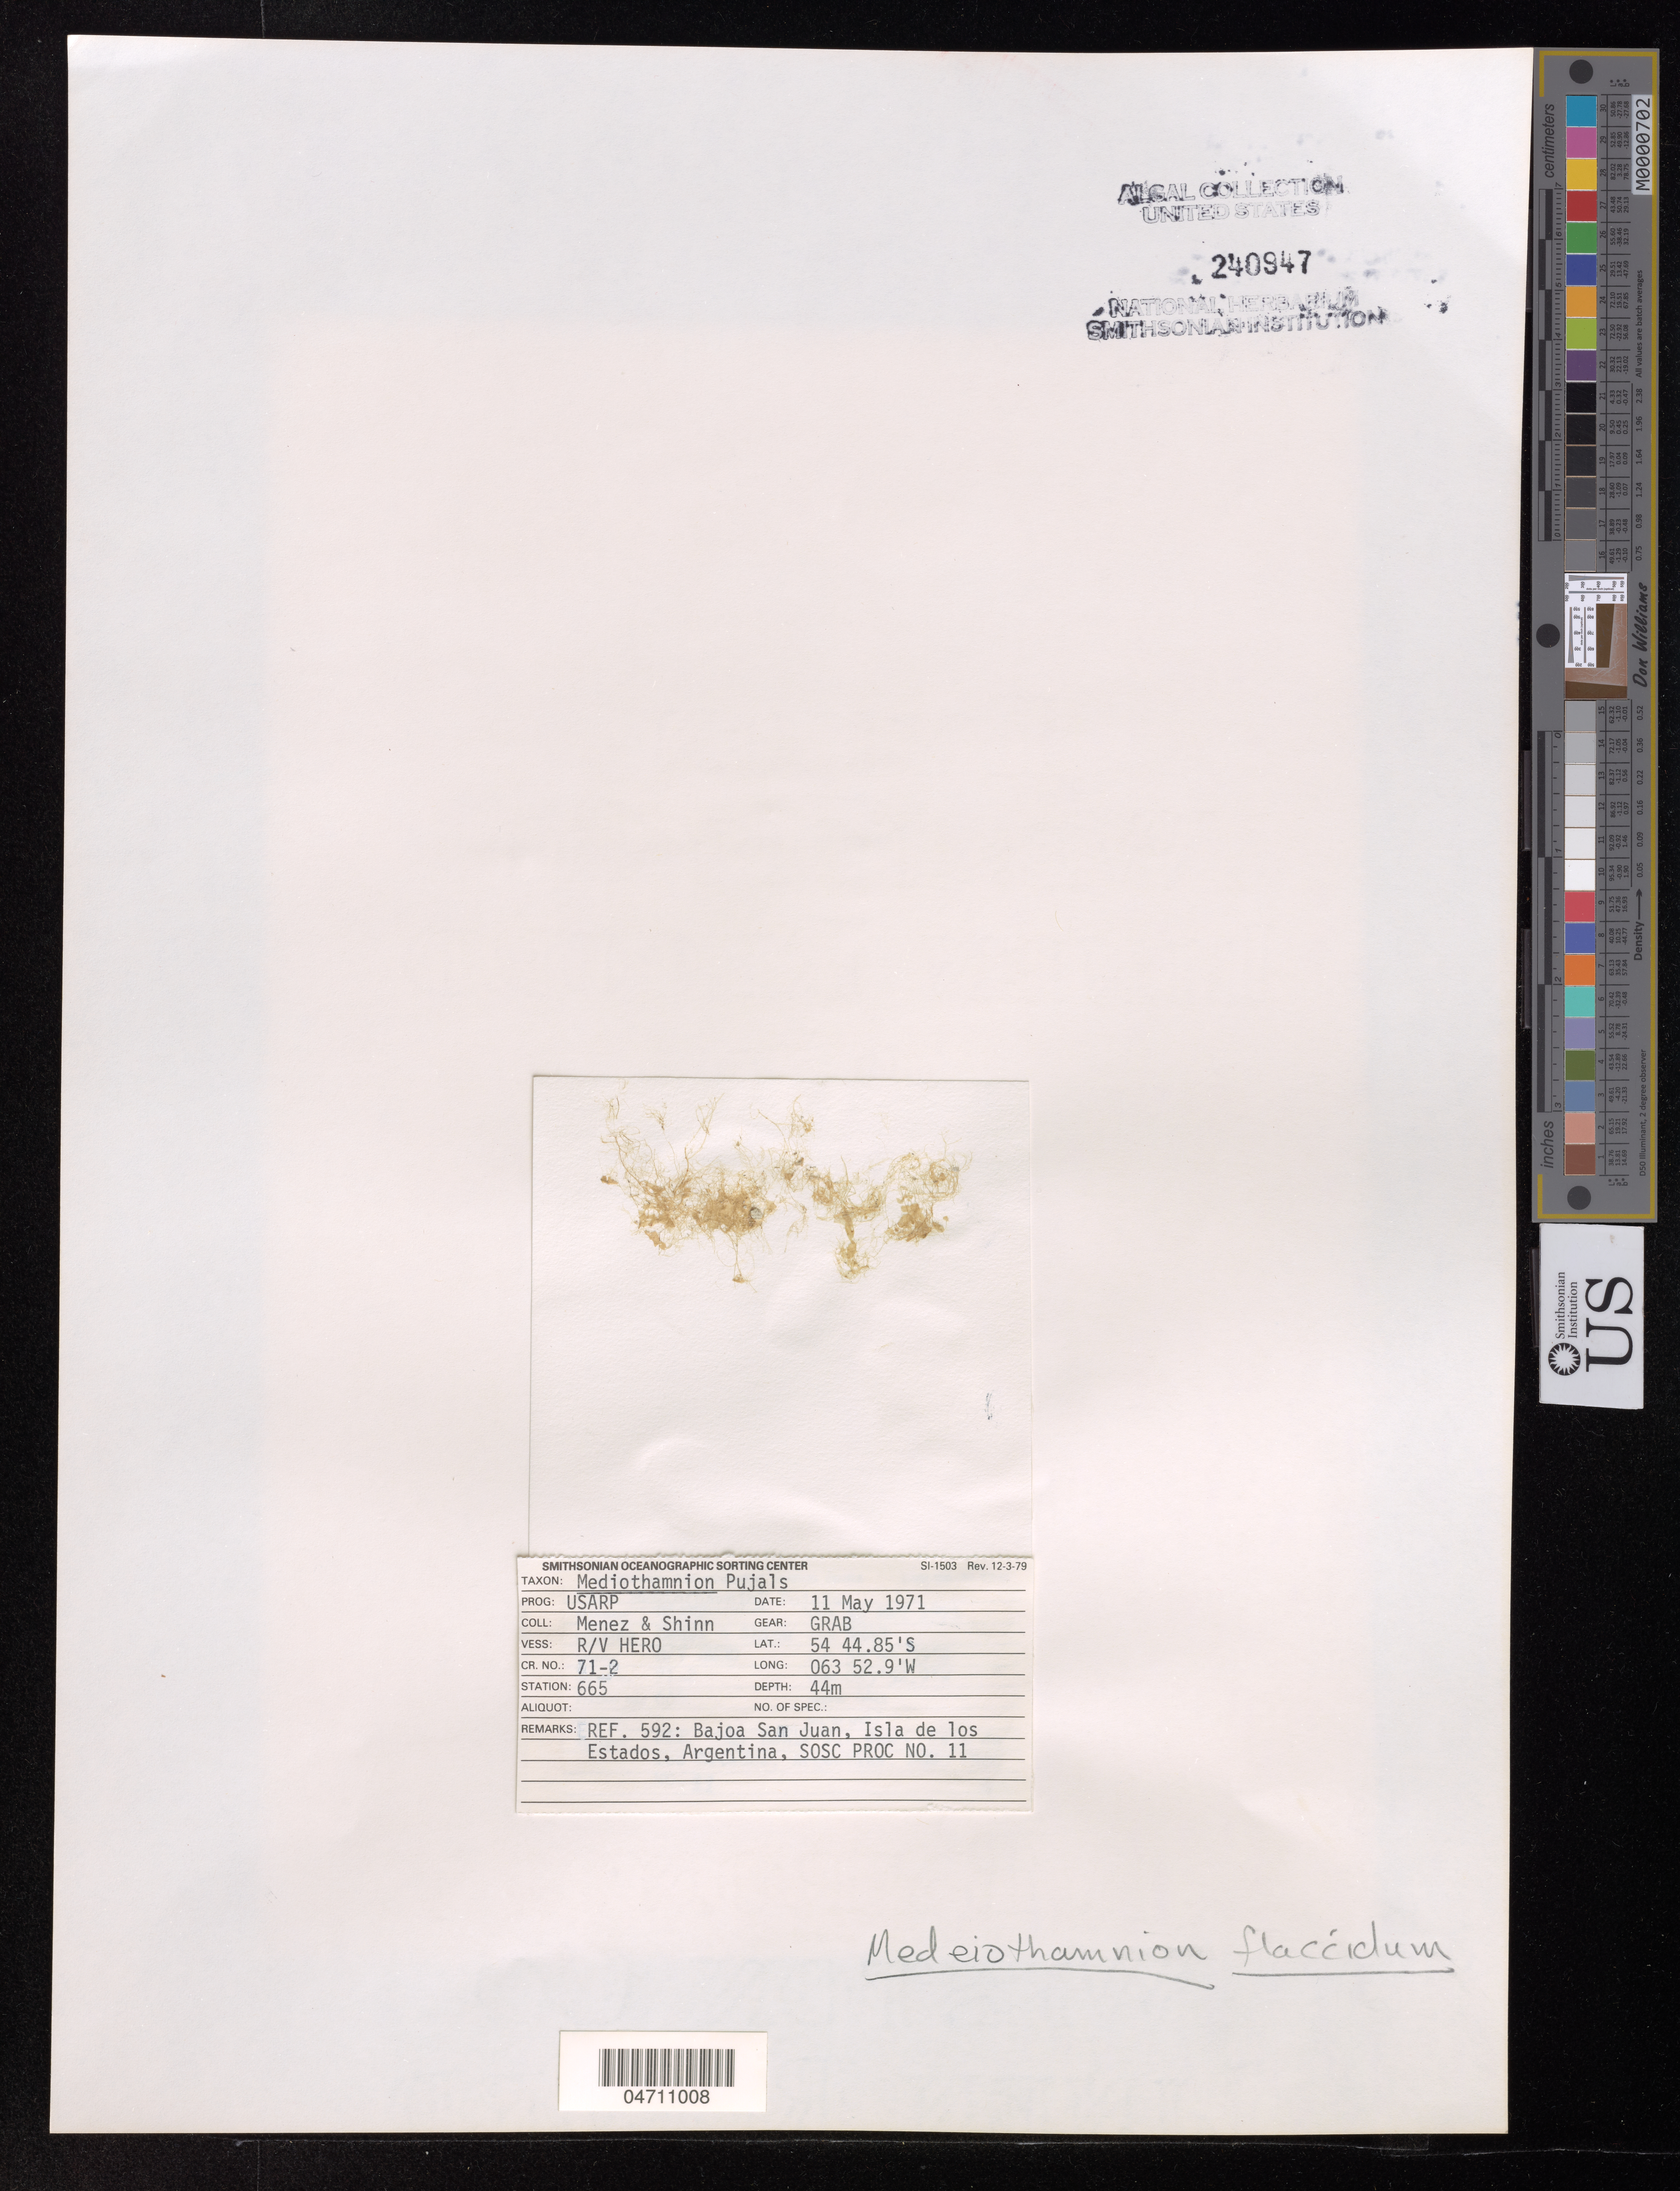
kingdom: Plantae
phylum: Rhodophyta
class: Florideophyceae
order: Ceramiales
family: Wrangeliaceae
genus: Medeiothamnion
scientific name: Medeiothamnion flaccidum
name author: (Hooker f. & Harvey) J.F.Brauner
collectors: Menez & -. Shinn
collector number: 71-2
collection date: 1971-05-11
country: Argentina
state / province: San Juan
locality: Ref. 592: Bajoa, Isla de los Estados, SOSC PROC No. 11.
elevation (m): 44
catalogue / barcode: US 240947